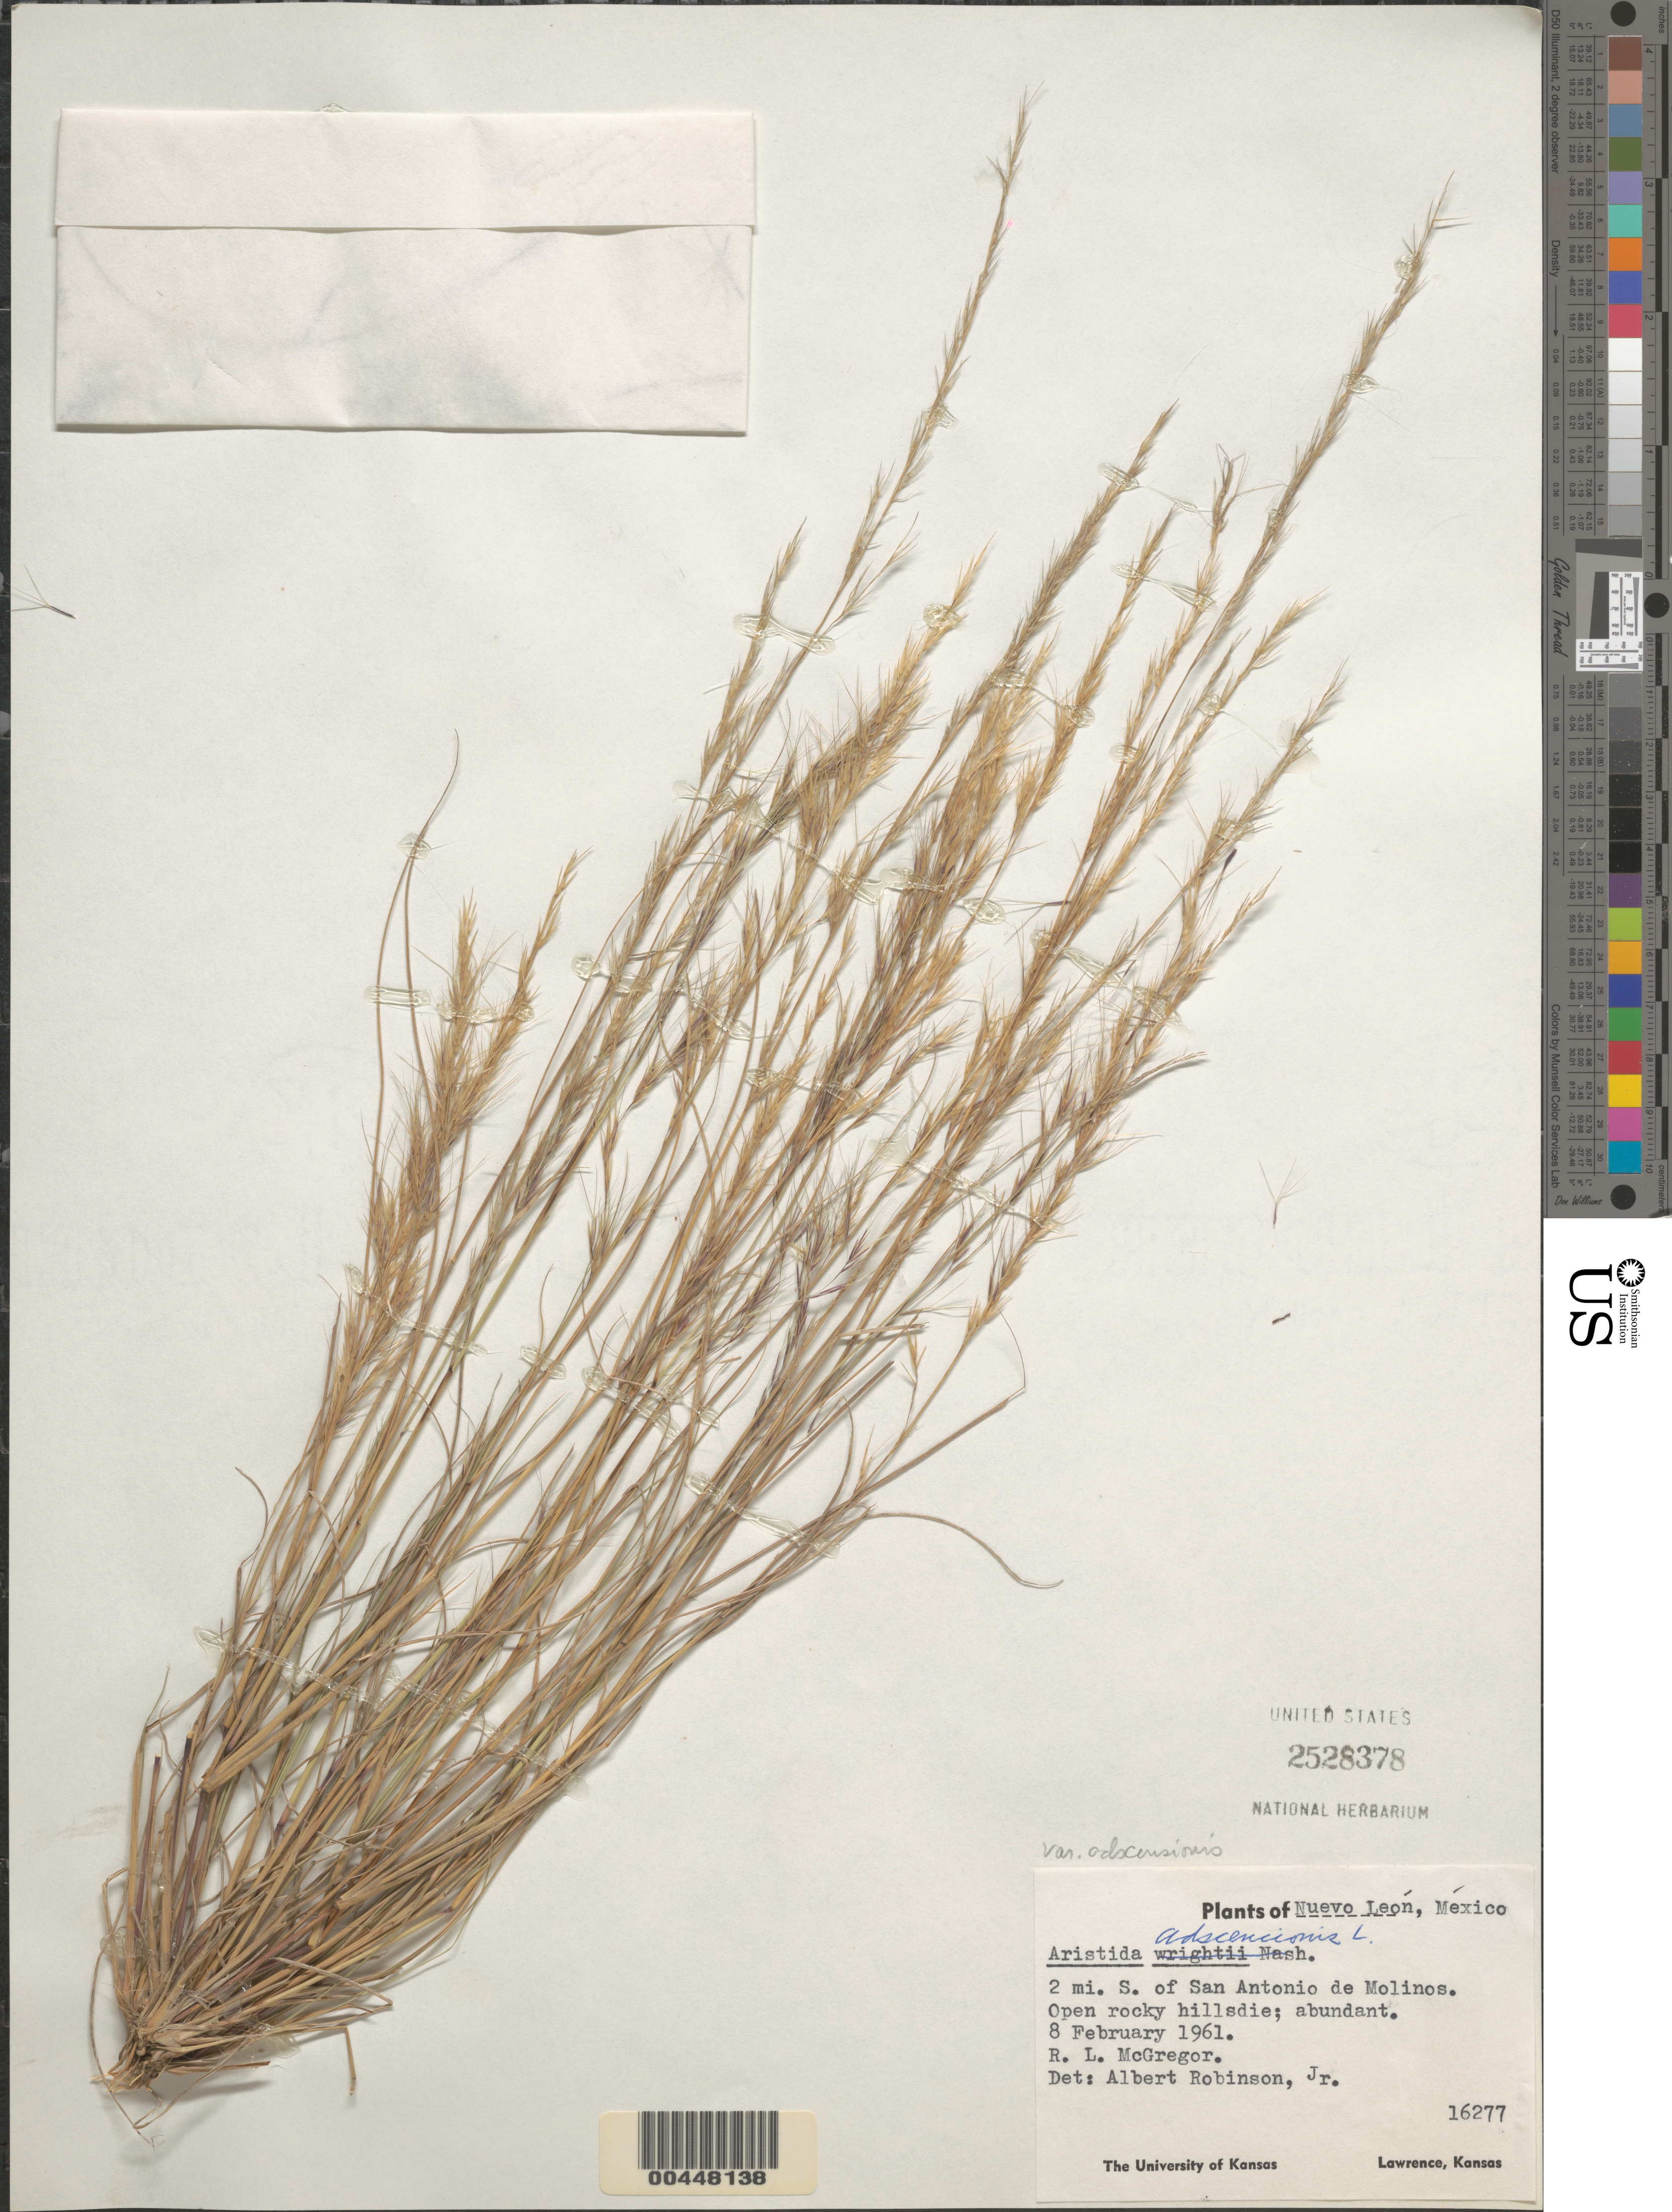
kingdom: Plantae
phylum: Tracheophyta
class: Liliopsida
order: Poales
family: Poaceae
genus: Aristida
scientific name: Aristida adscensionis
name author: L.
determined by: Robinson, A., Jr.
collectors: R. McGregor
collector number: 16277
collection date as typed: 8 Feb 1961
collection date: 1961-02-08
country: Mexico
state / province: Nuevo León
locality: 2 mi S of San Antonio de Molinos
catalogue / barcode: US 2528378